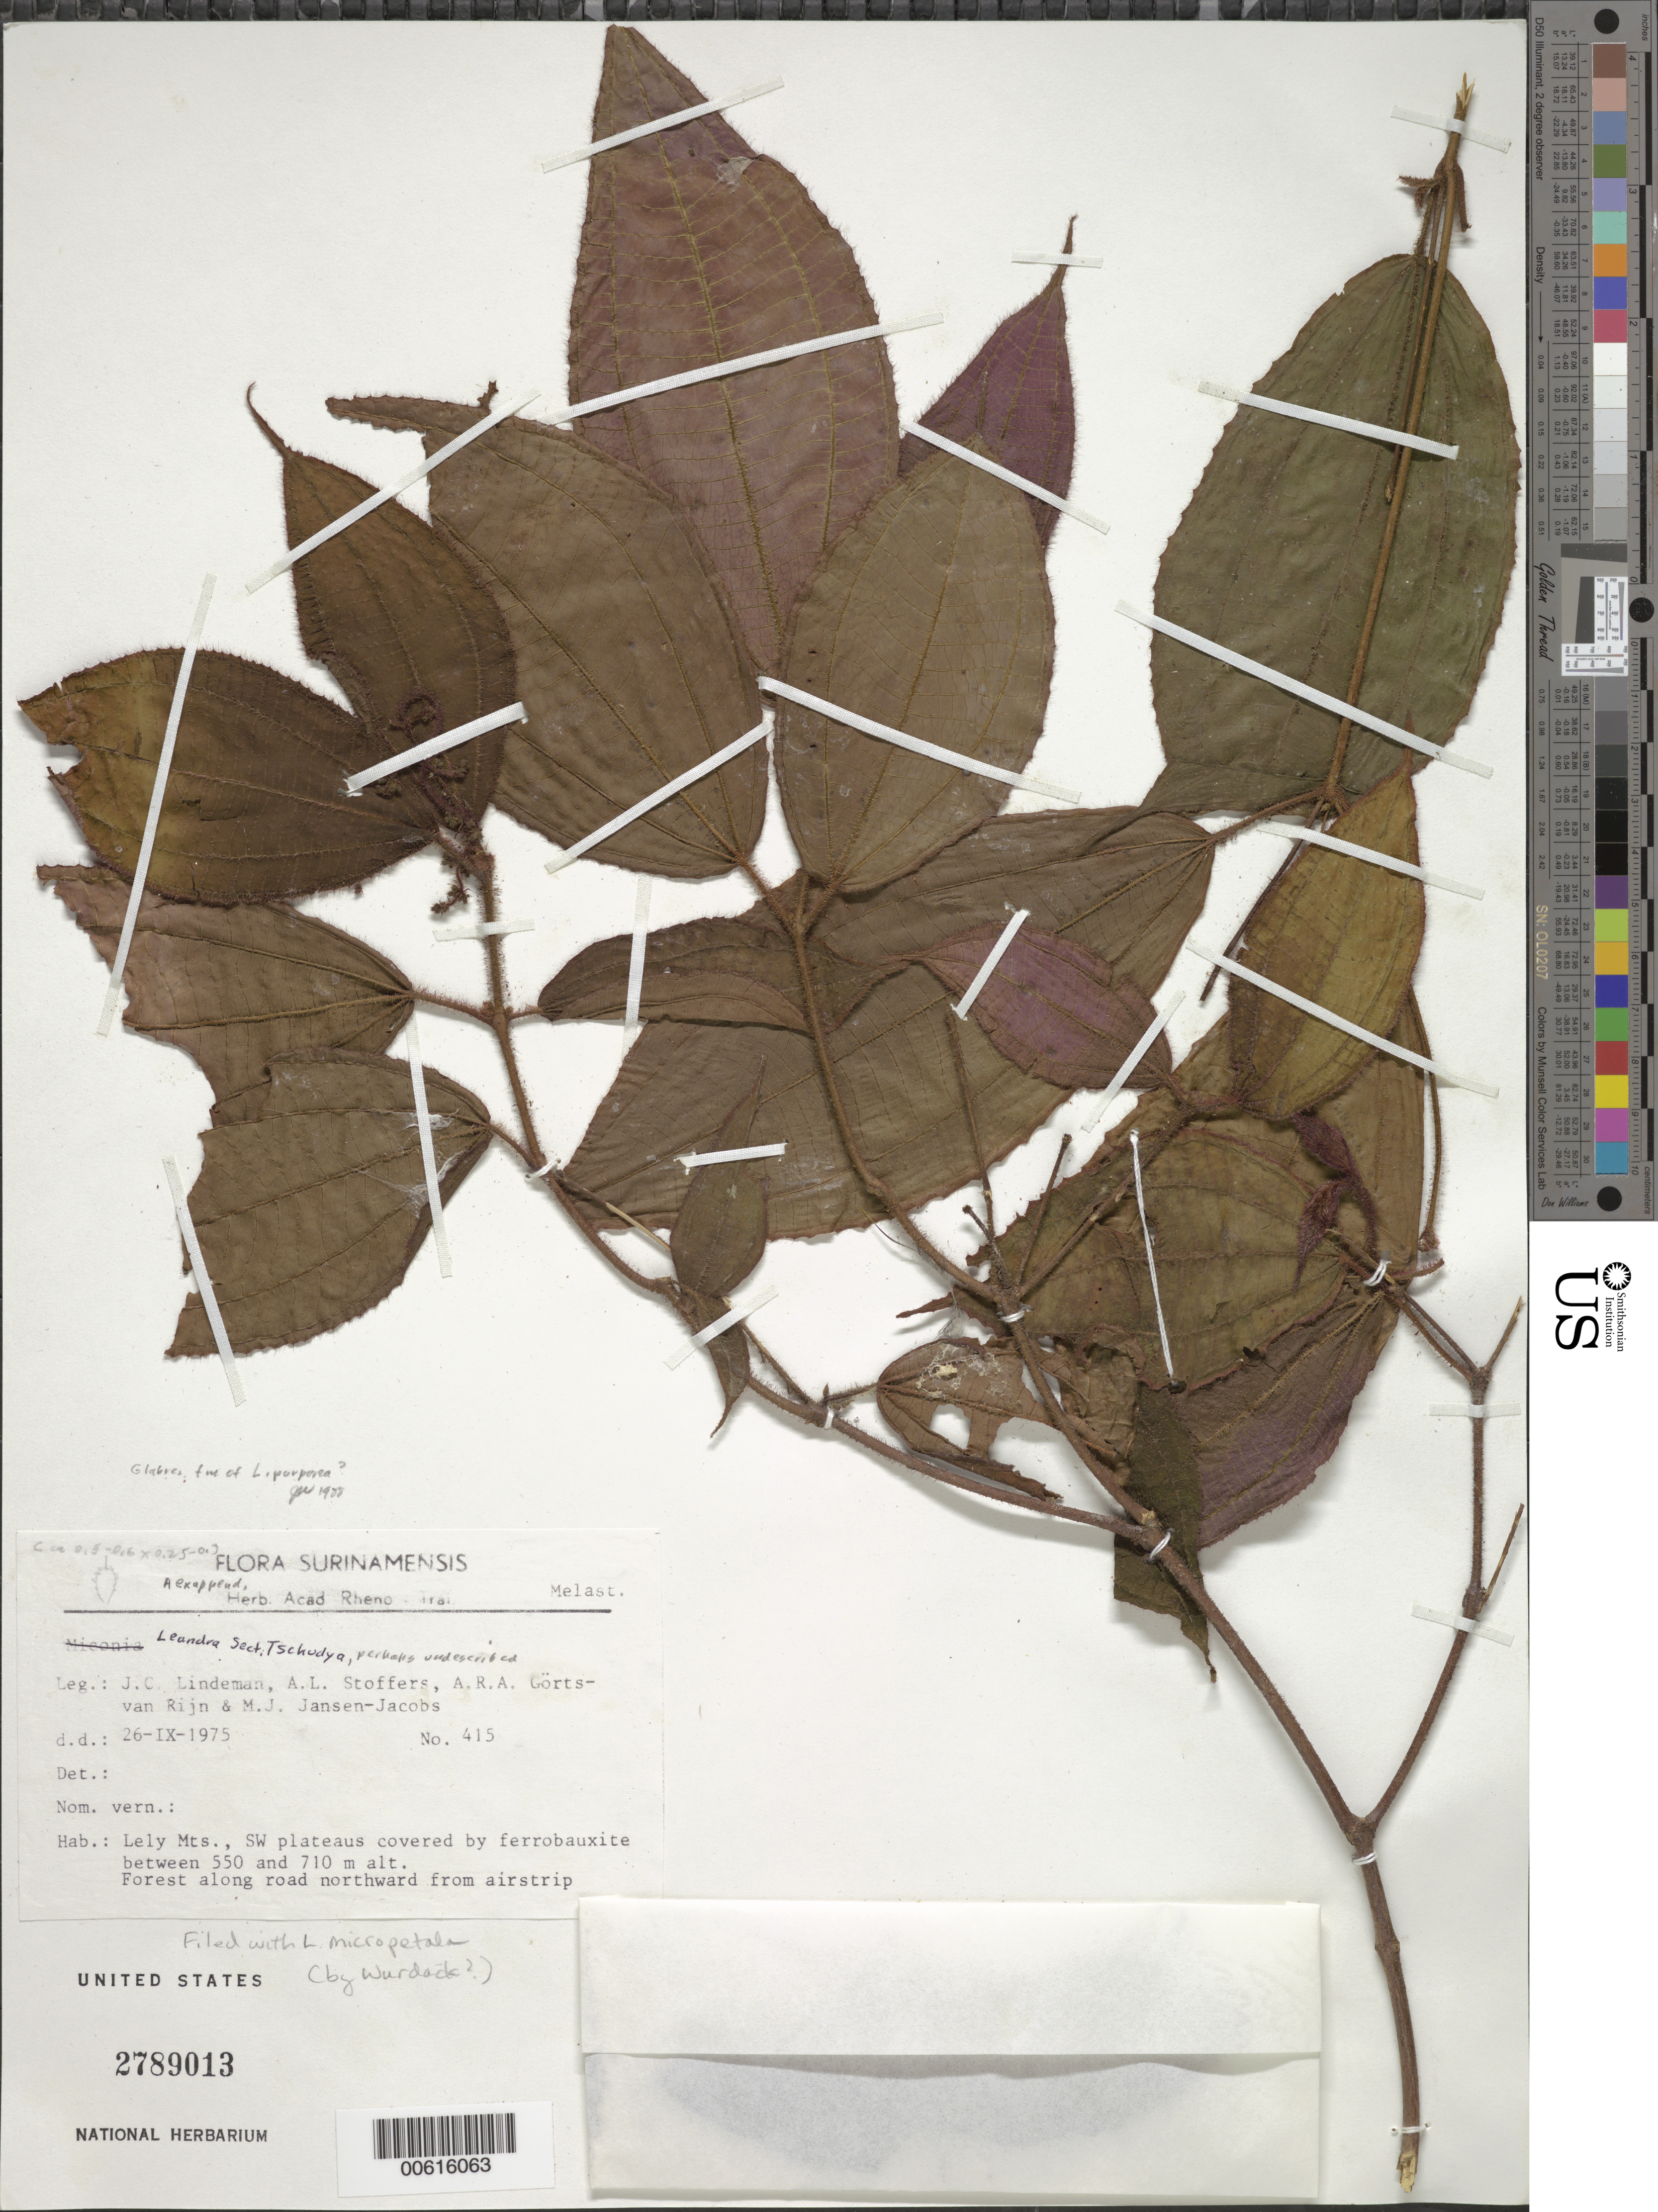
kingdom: Plantae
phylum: Tracheophyta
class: Magnoliopsida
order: Myrtales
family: Melastomataceae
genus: Leandra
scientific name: Leandra purpurea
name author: Gleason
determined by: Wurdack, John J., (US), US (UNITED STATES)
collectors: J. C. Lindeman, A. Stoffers, A. .R. A. Görts-van Rijn & M. J. Jansen-Jacobs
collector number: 75 415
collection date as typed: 26-Sep-75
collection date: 1975-09-26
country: Suriname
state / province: Marowijne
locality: Lely Mts., SW plateaus, along road northward from airstrip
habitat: Plateaus covered with ferrobauxite; forest along road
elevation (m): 550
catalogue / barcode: US 2789013